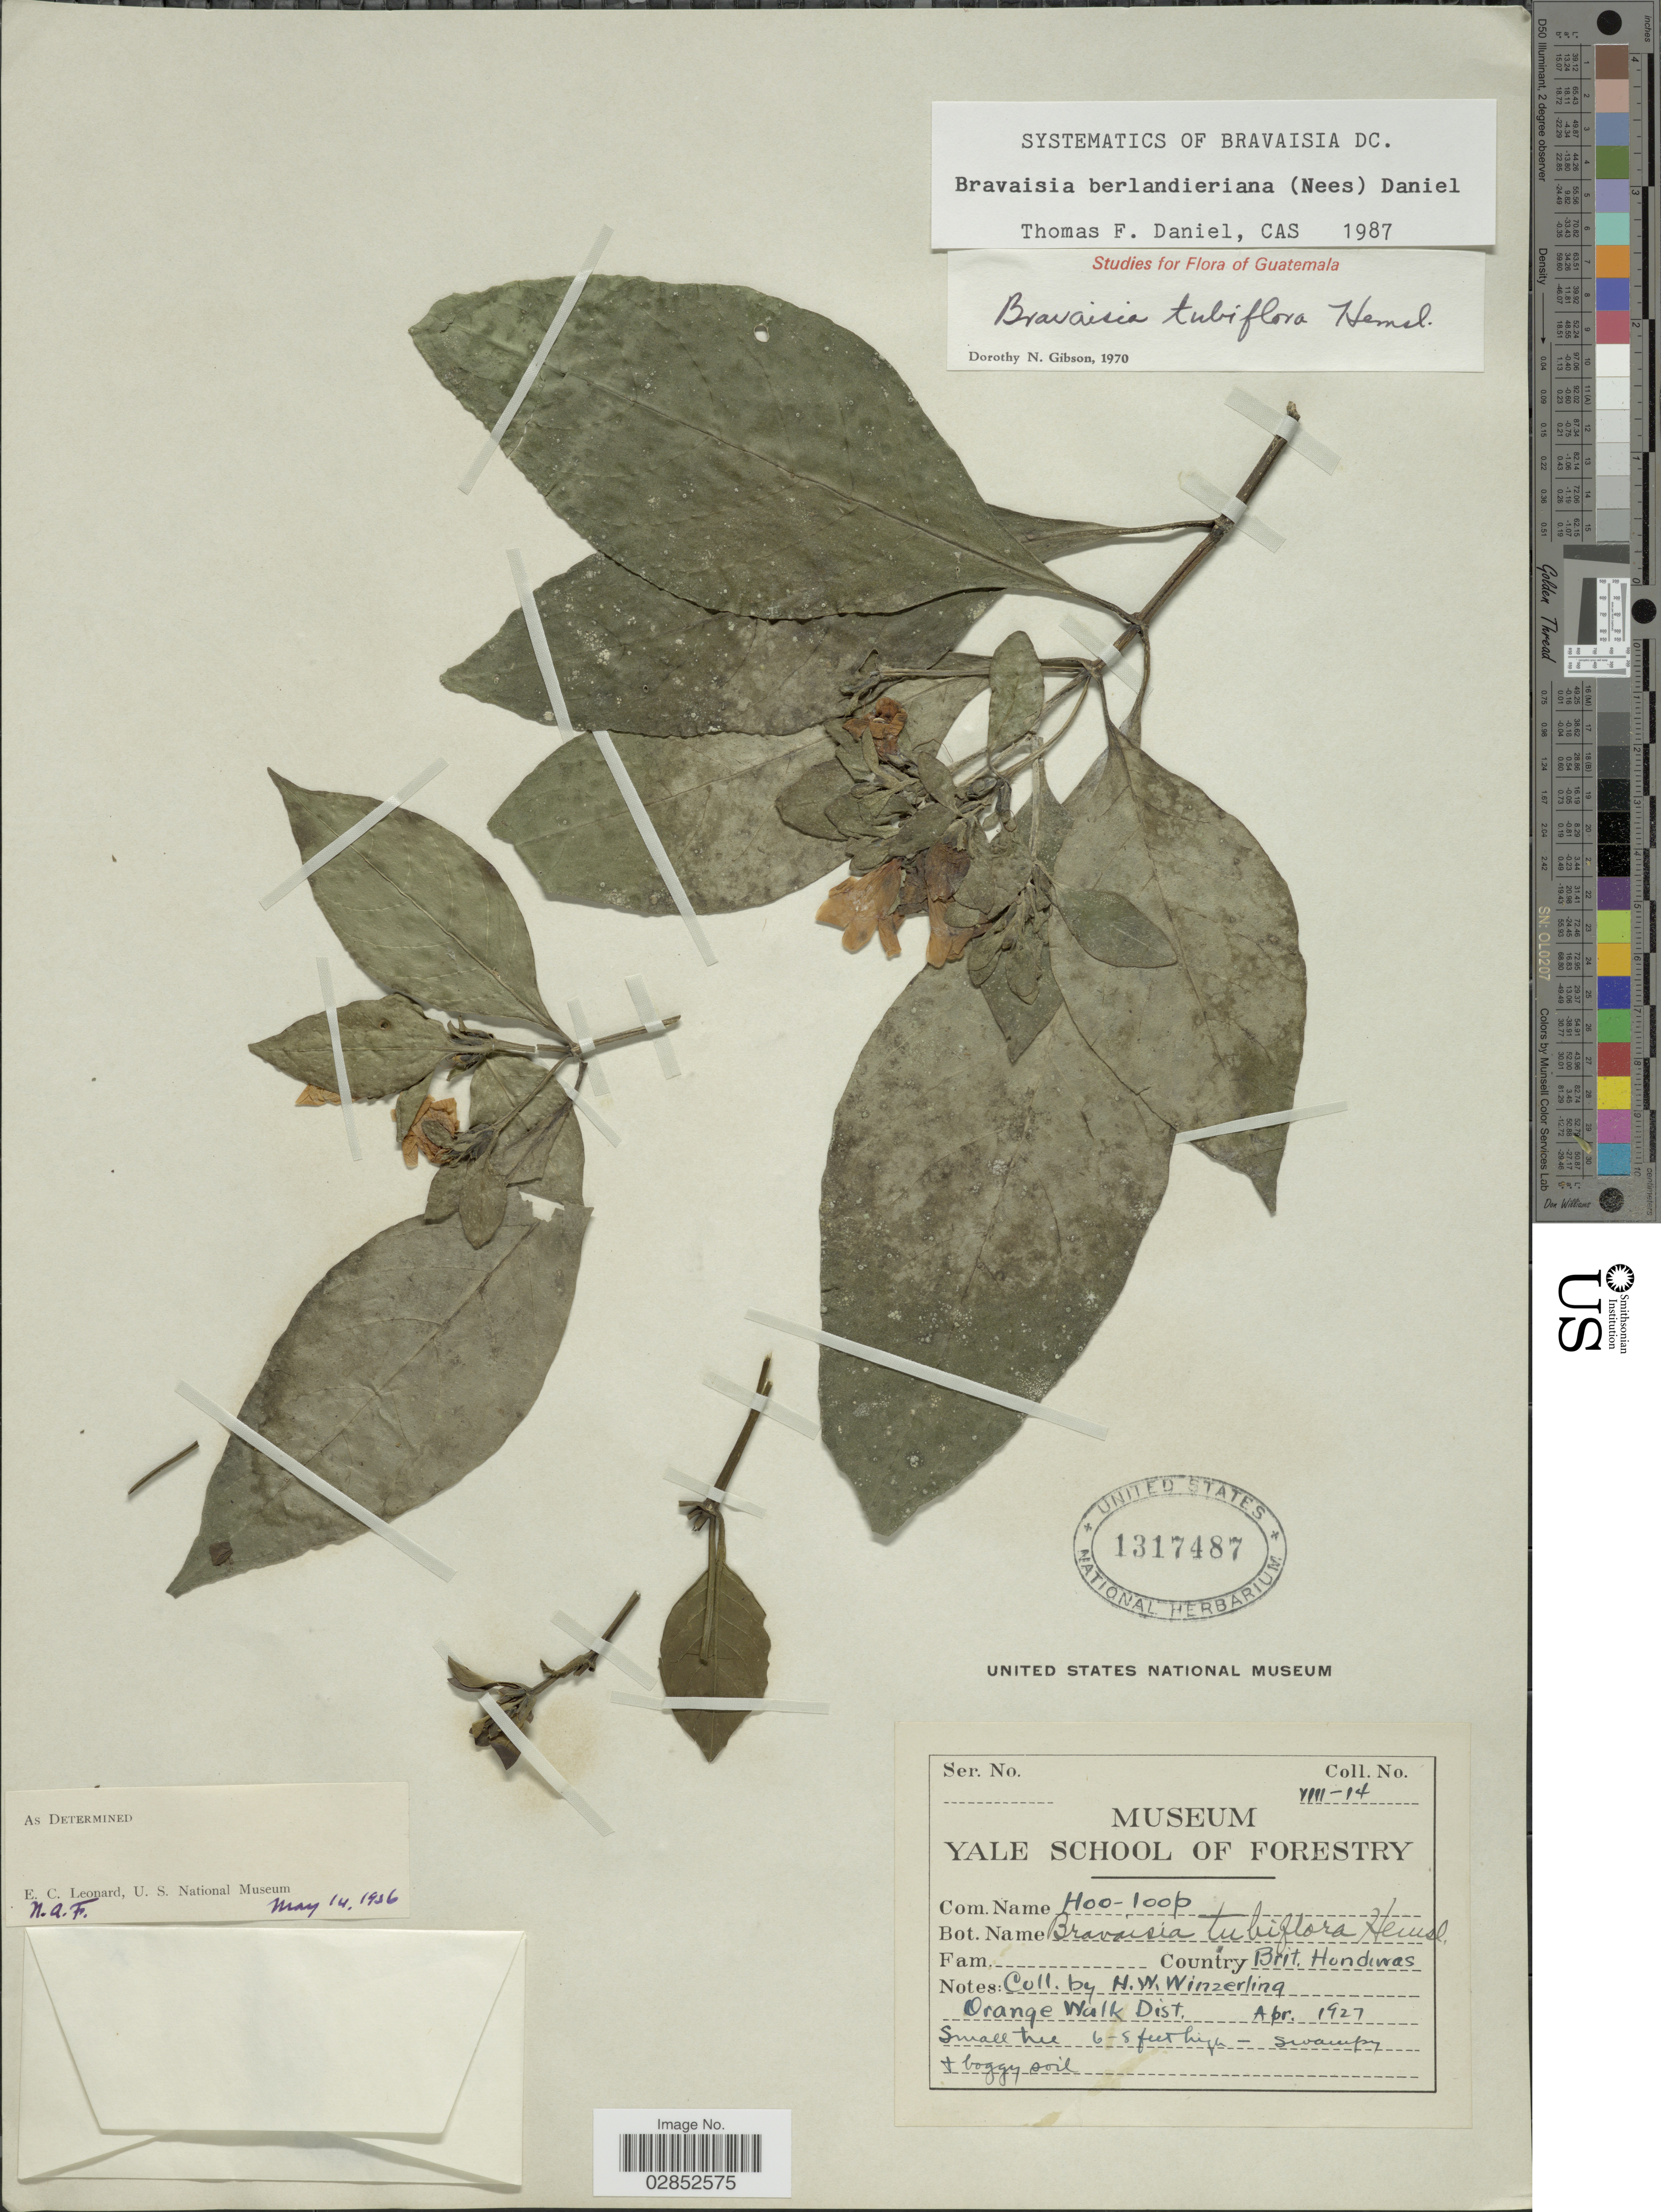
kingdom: Plantae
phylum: Tracheophyta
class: Magnoliopsida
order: Lamiales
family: Acanthaceae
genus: Bravaisia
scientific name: Bravaisia berlandieriana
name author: (Nees) T.F. Daniel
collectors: H. Winzerling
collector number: VIII-14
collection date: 1927-04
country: Belize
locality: Country Brit. Honduras, Orange Walk Dist.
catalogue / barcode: US 1317487